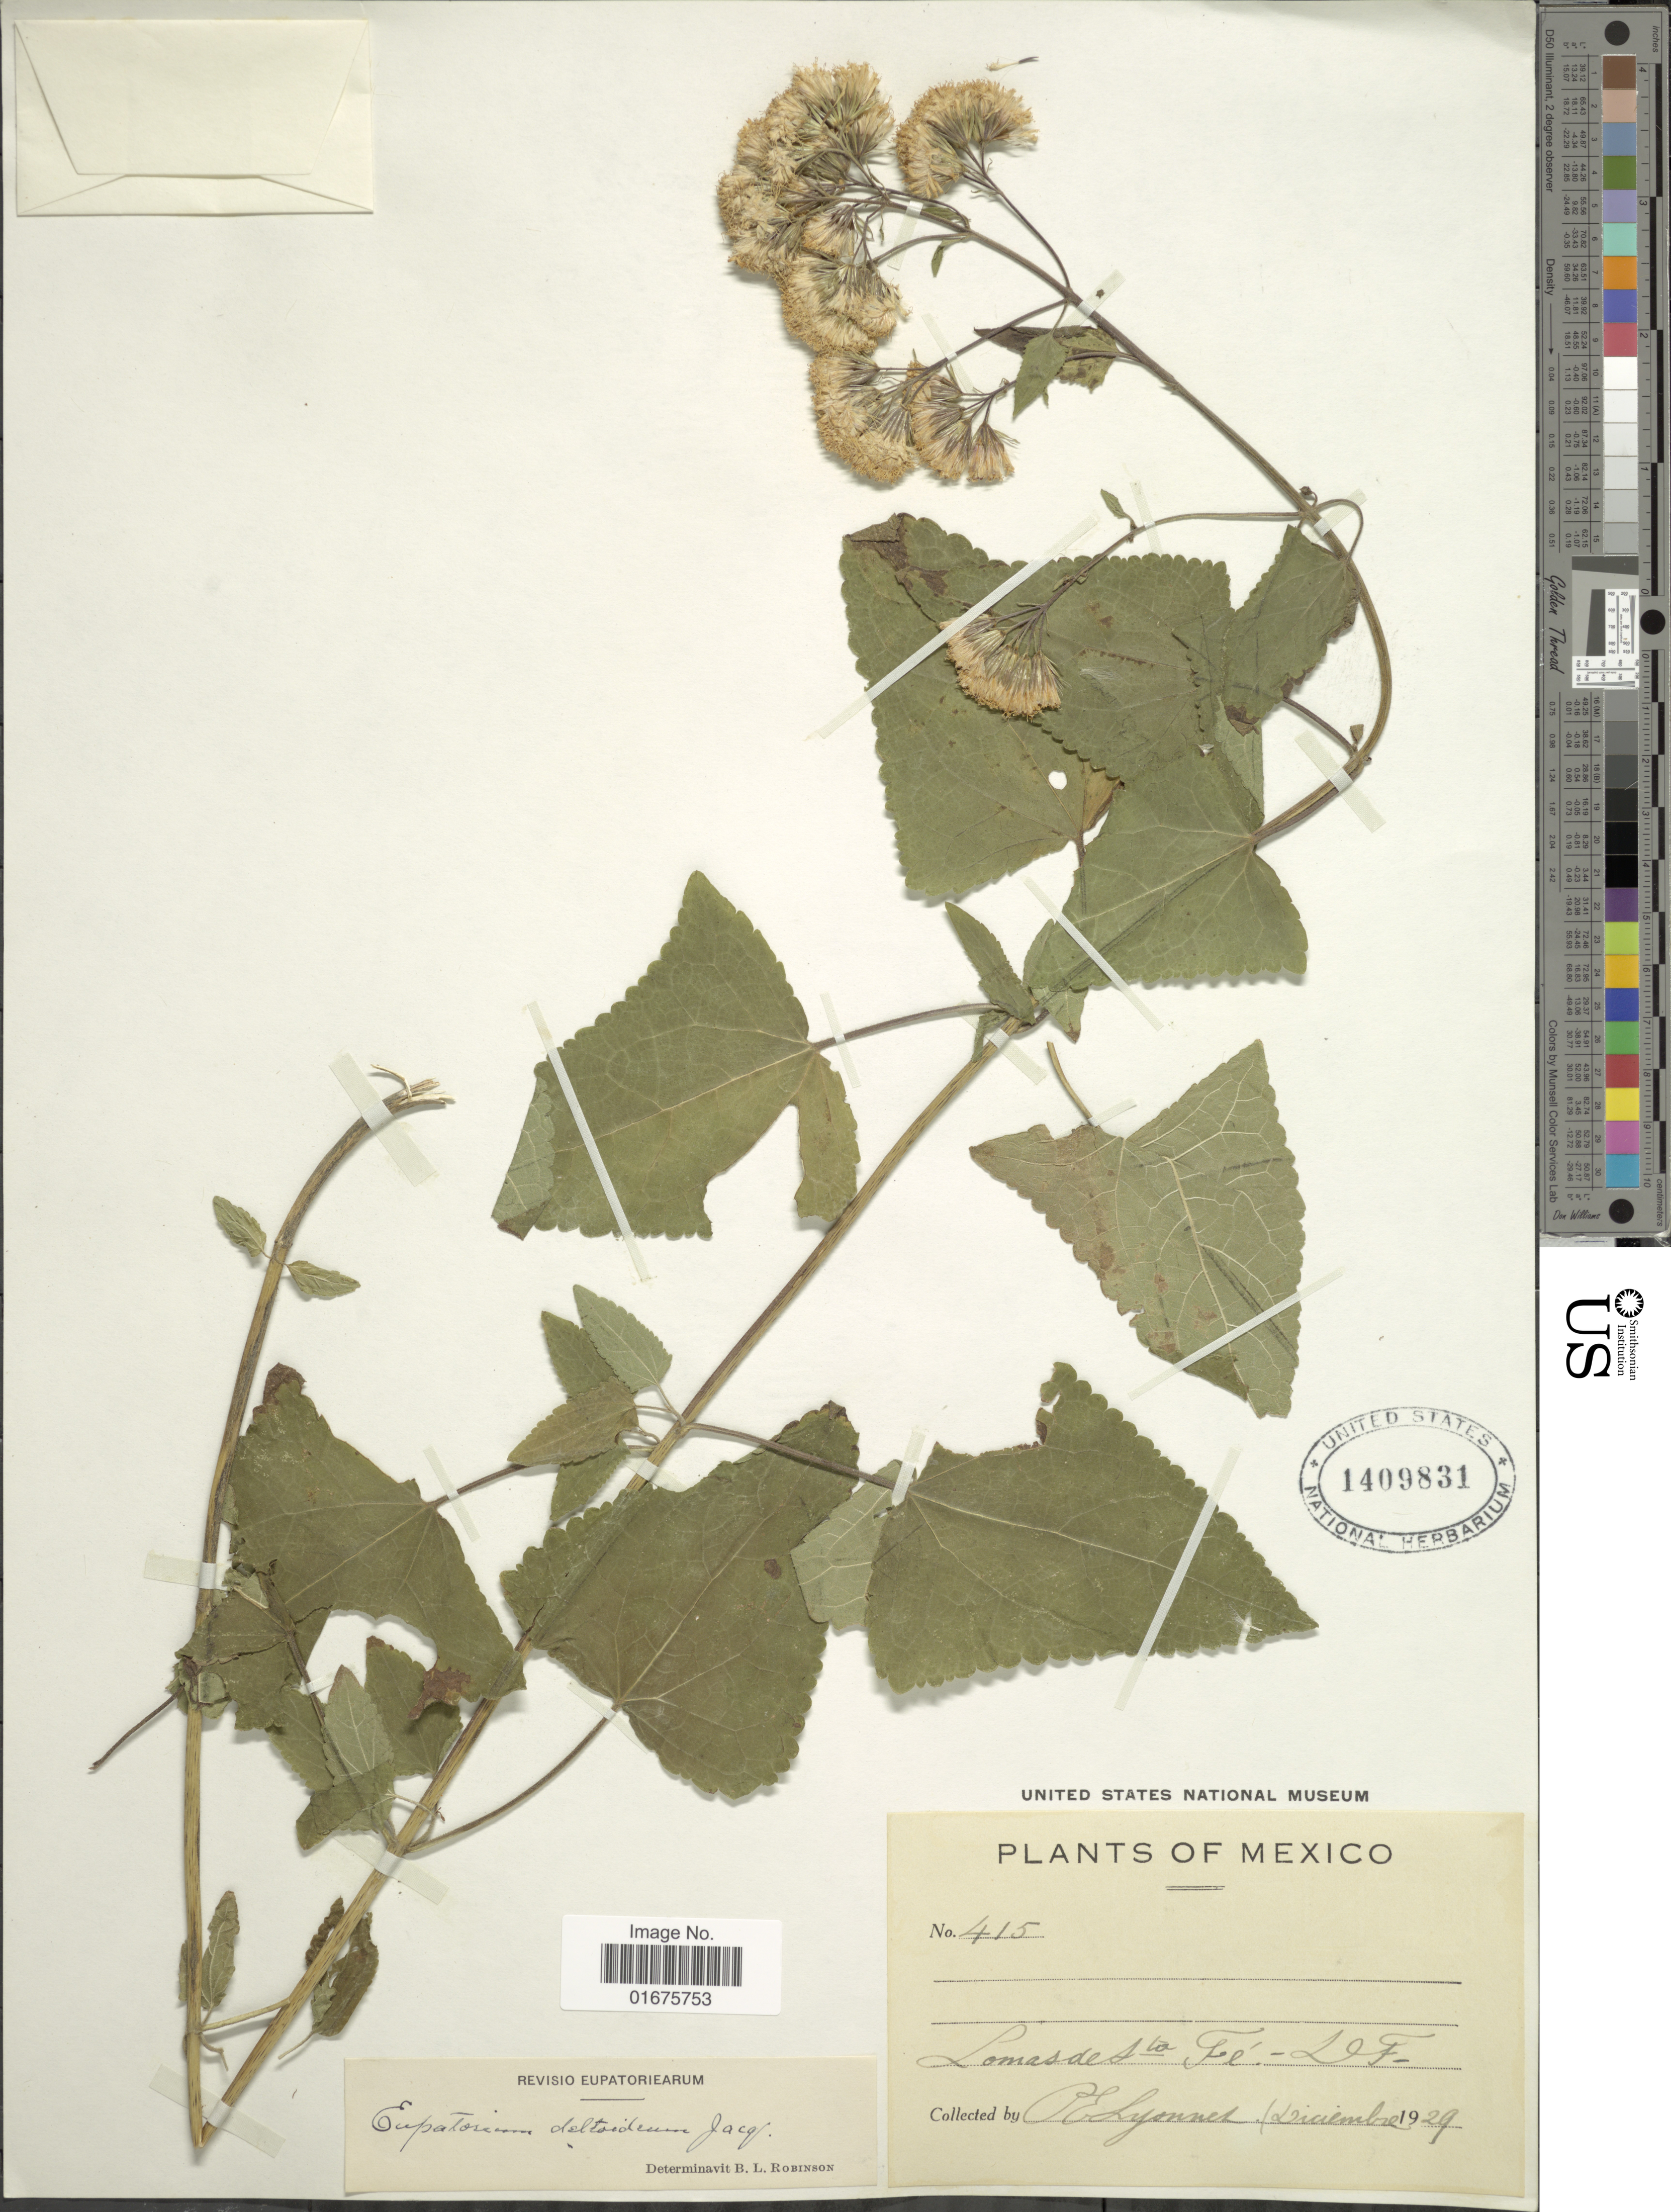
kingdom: Plantae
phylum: Tracheophyta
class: Magnoliopsida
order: Asterales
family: Asteraceae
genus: Ageratina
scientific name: Ageratina deltoidea (Jacq.) H. Rob. & R.M. King, ined.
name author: (Jacq.) H. Rob. & R.M. King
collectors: C. Lyonnet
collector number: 415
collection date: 1929-12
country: Mexico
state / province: Distrito Federal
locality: Lomas de Sta Fe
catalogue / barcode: US 1409831